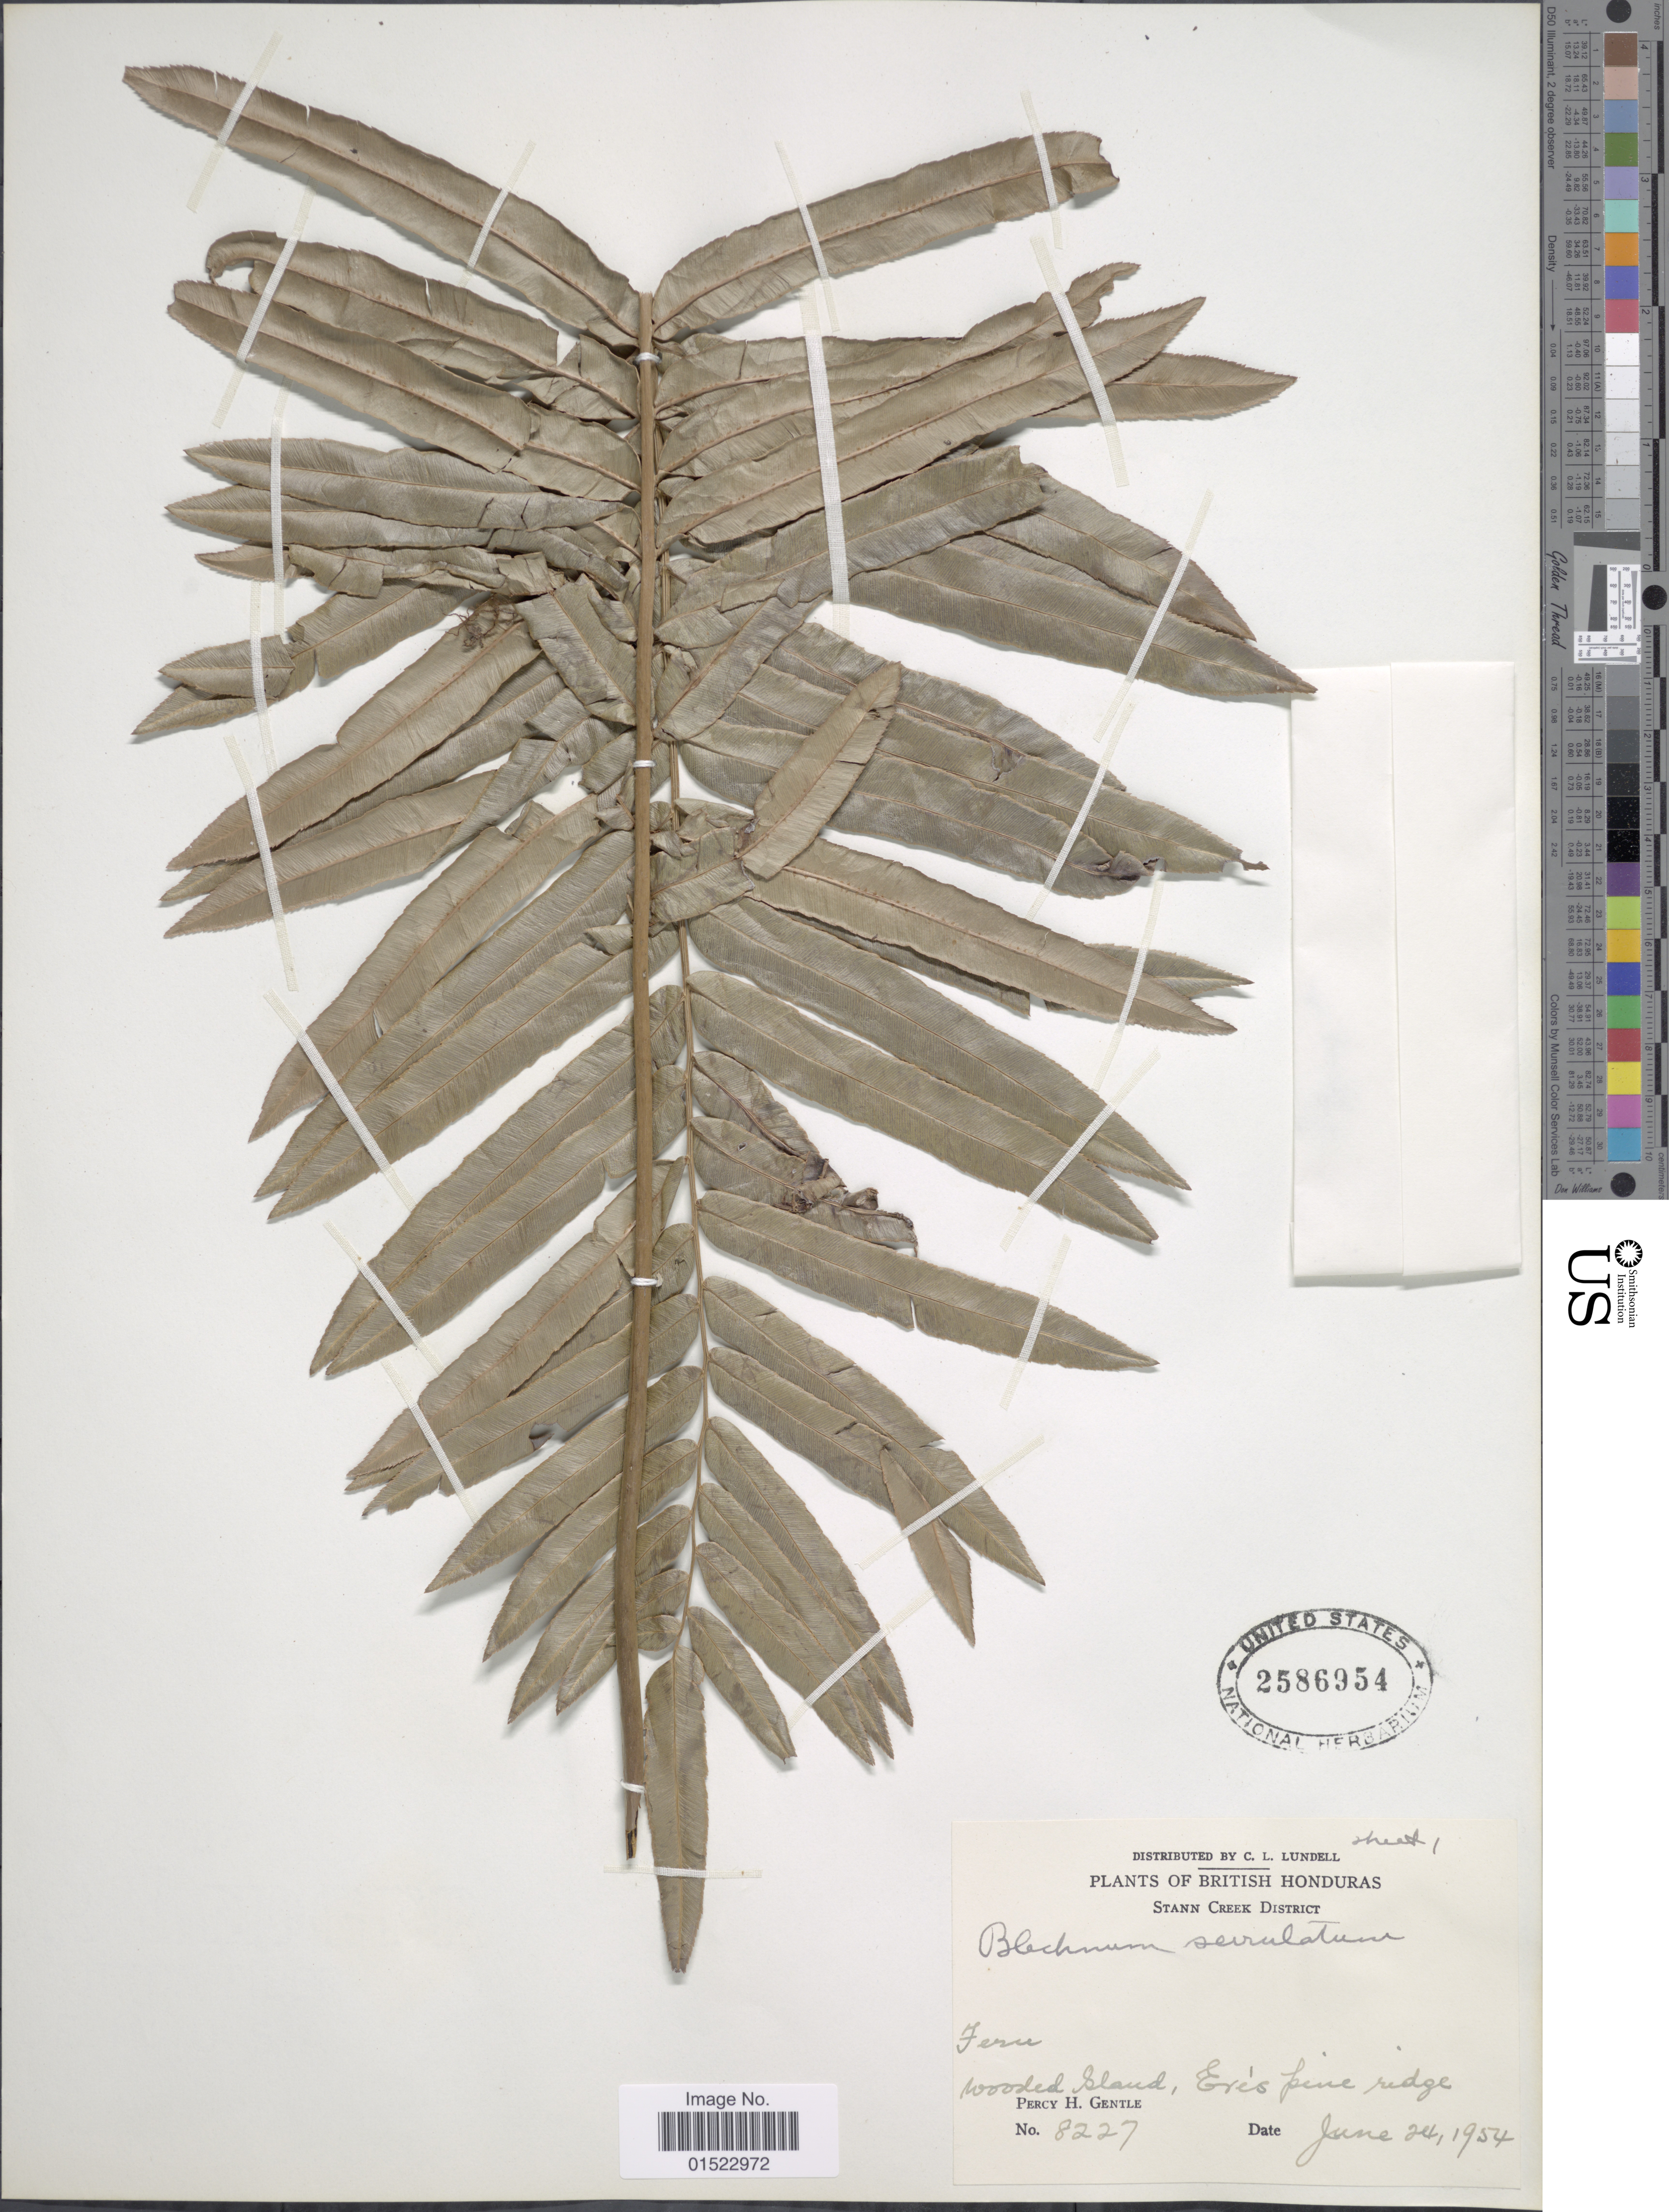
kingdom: Plantae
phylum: Tracheophyta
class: Polypodiopsida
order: Polypodiales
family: Blechnaceae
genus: Telmatoblechnum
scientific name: Telmatoblechnum serrulatum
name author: (Rich.) Perrie et al.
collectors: P. H. Gentle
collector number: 8227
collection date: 1954-06-24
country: Belize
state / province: Stann Creek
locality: British Honduras, Stann Creek District, Eve's pine ridge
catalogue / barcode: US 2586954